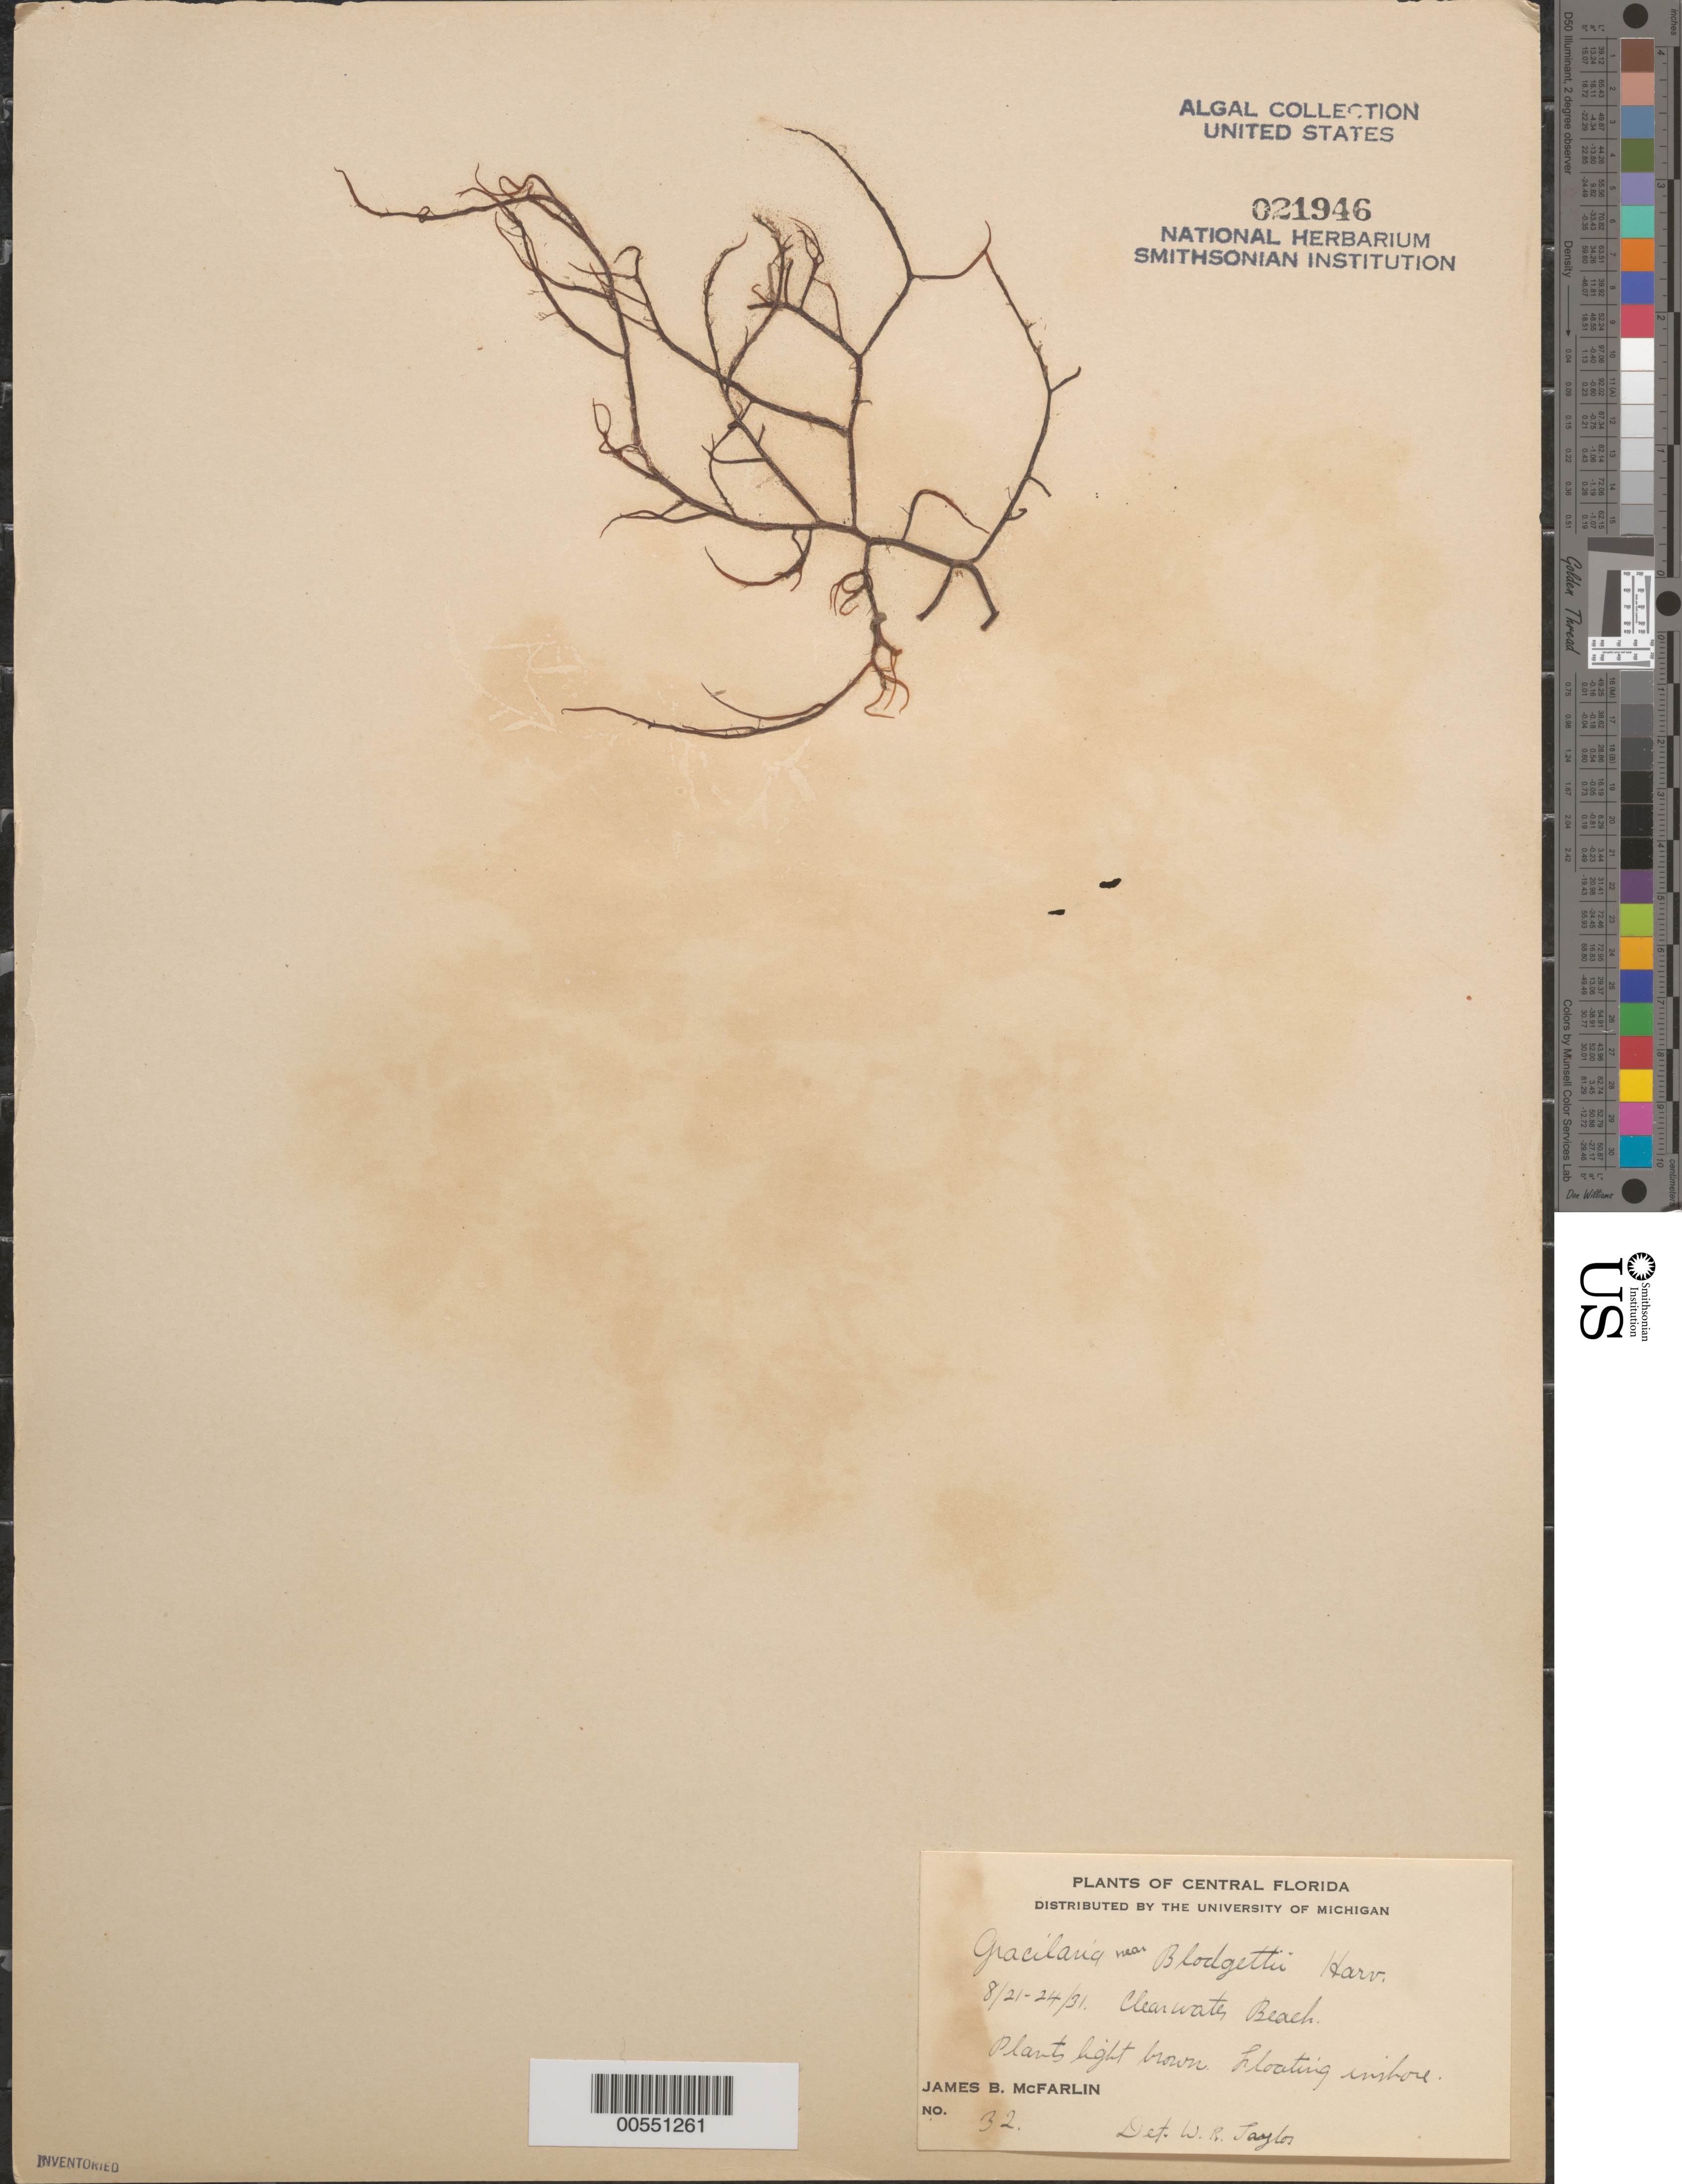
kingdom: Plantae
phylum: Rhodophyta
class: Florideophyceae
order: Gracilariales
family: Gracilariaceae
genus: Gracilaria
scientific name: Gracilaria blodgettii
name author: Harv.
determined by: Taylor, William R.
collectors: J. McFarlin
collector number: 32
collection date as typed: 21 Aug 1931 TO 24 Aug 1931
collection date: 1931-08-21/1931-08-24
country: United States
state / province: Florida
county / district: Pinellas County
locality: Clearwater Beach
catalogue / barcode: US 21946